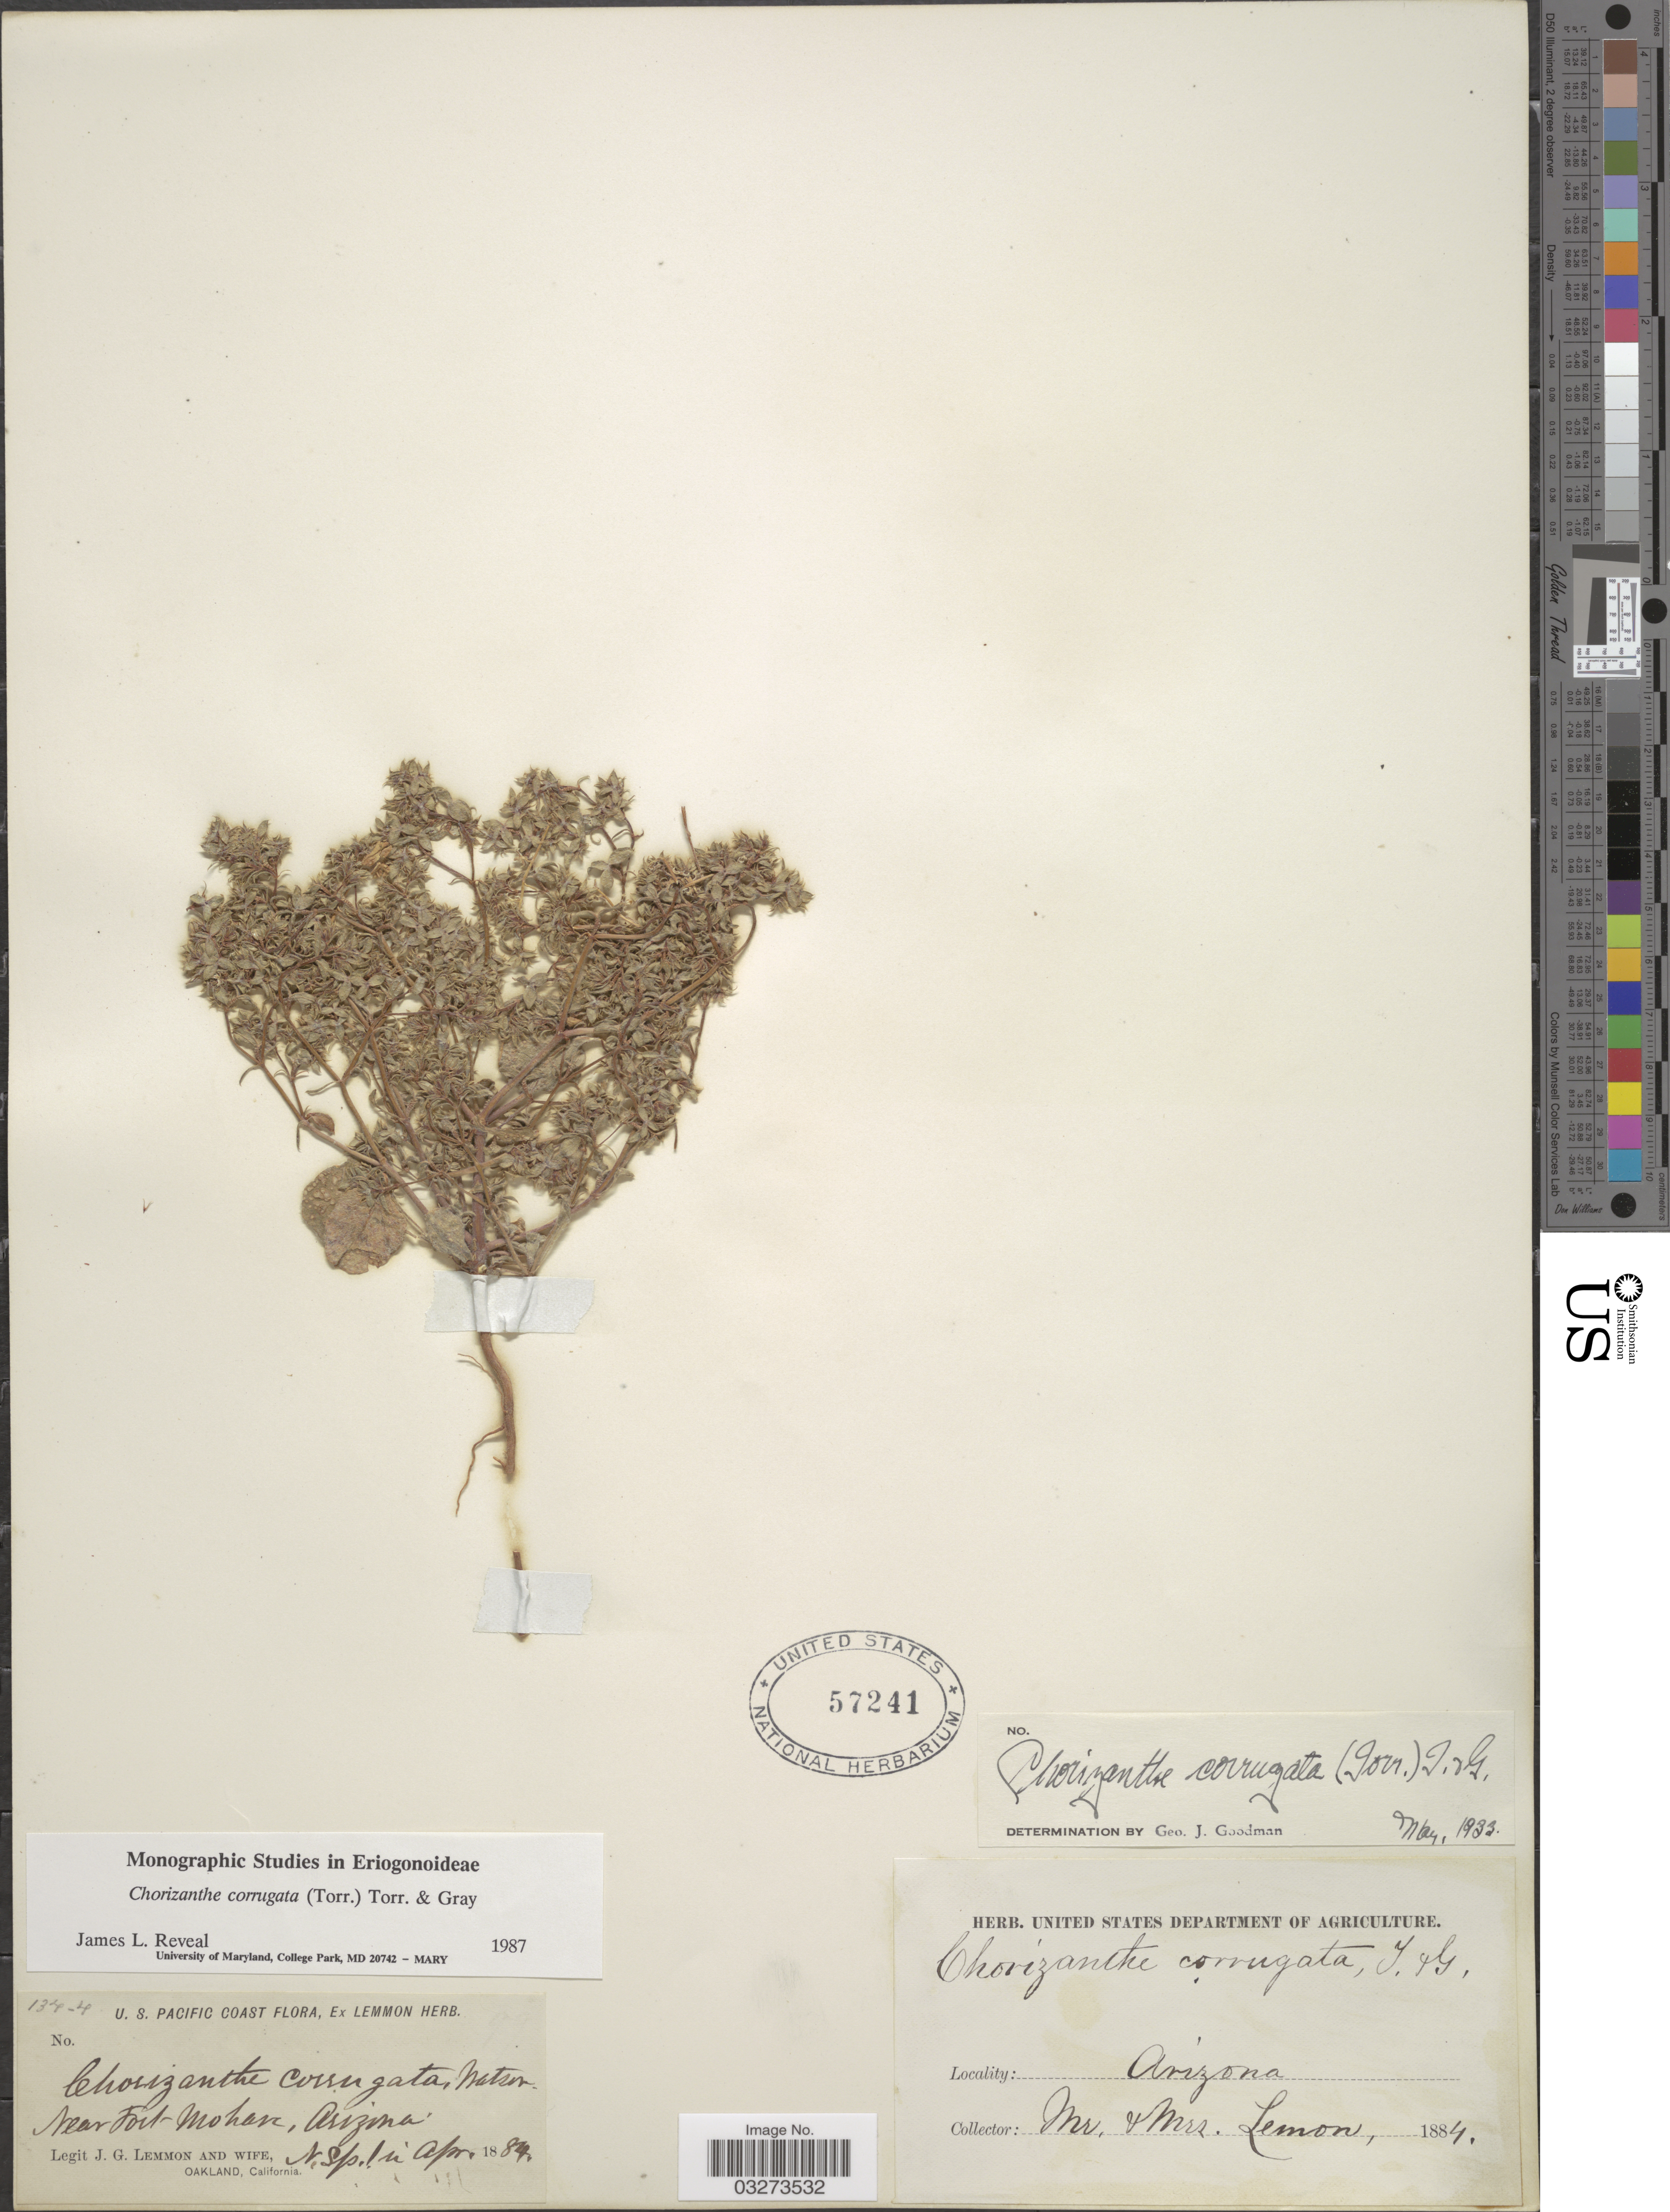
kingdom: Plantae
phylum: Tracheophyta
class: Magnoliopsida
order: Caryophyllales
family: Polygonaceae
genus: Chorizanthe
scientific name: Chorizanthe corrugata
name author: Torr. & A. Gray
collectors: J. Lemmon & Mrs. J. G. Lemmon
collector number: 134-4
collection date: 1884-04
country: United States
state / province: Arizona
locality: U. S. Pacific Coast. Near Fort-Mohave.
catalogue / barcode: US 57241